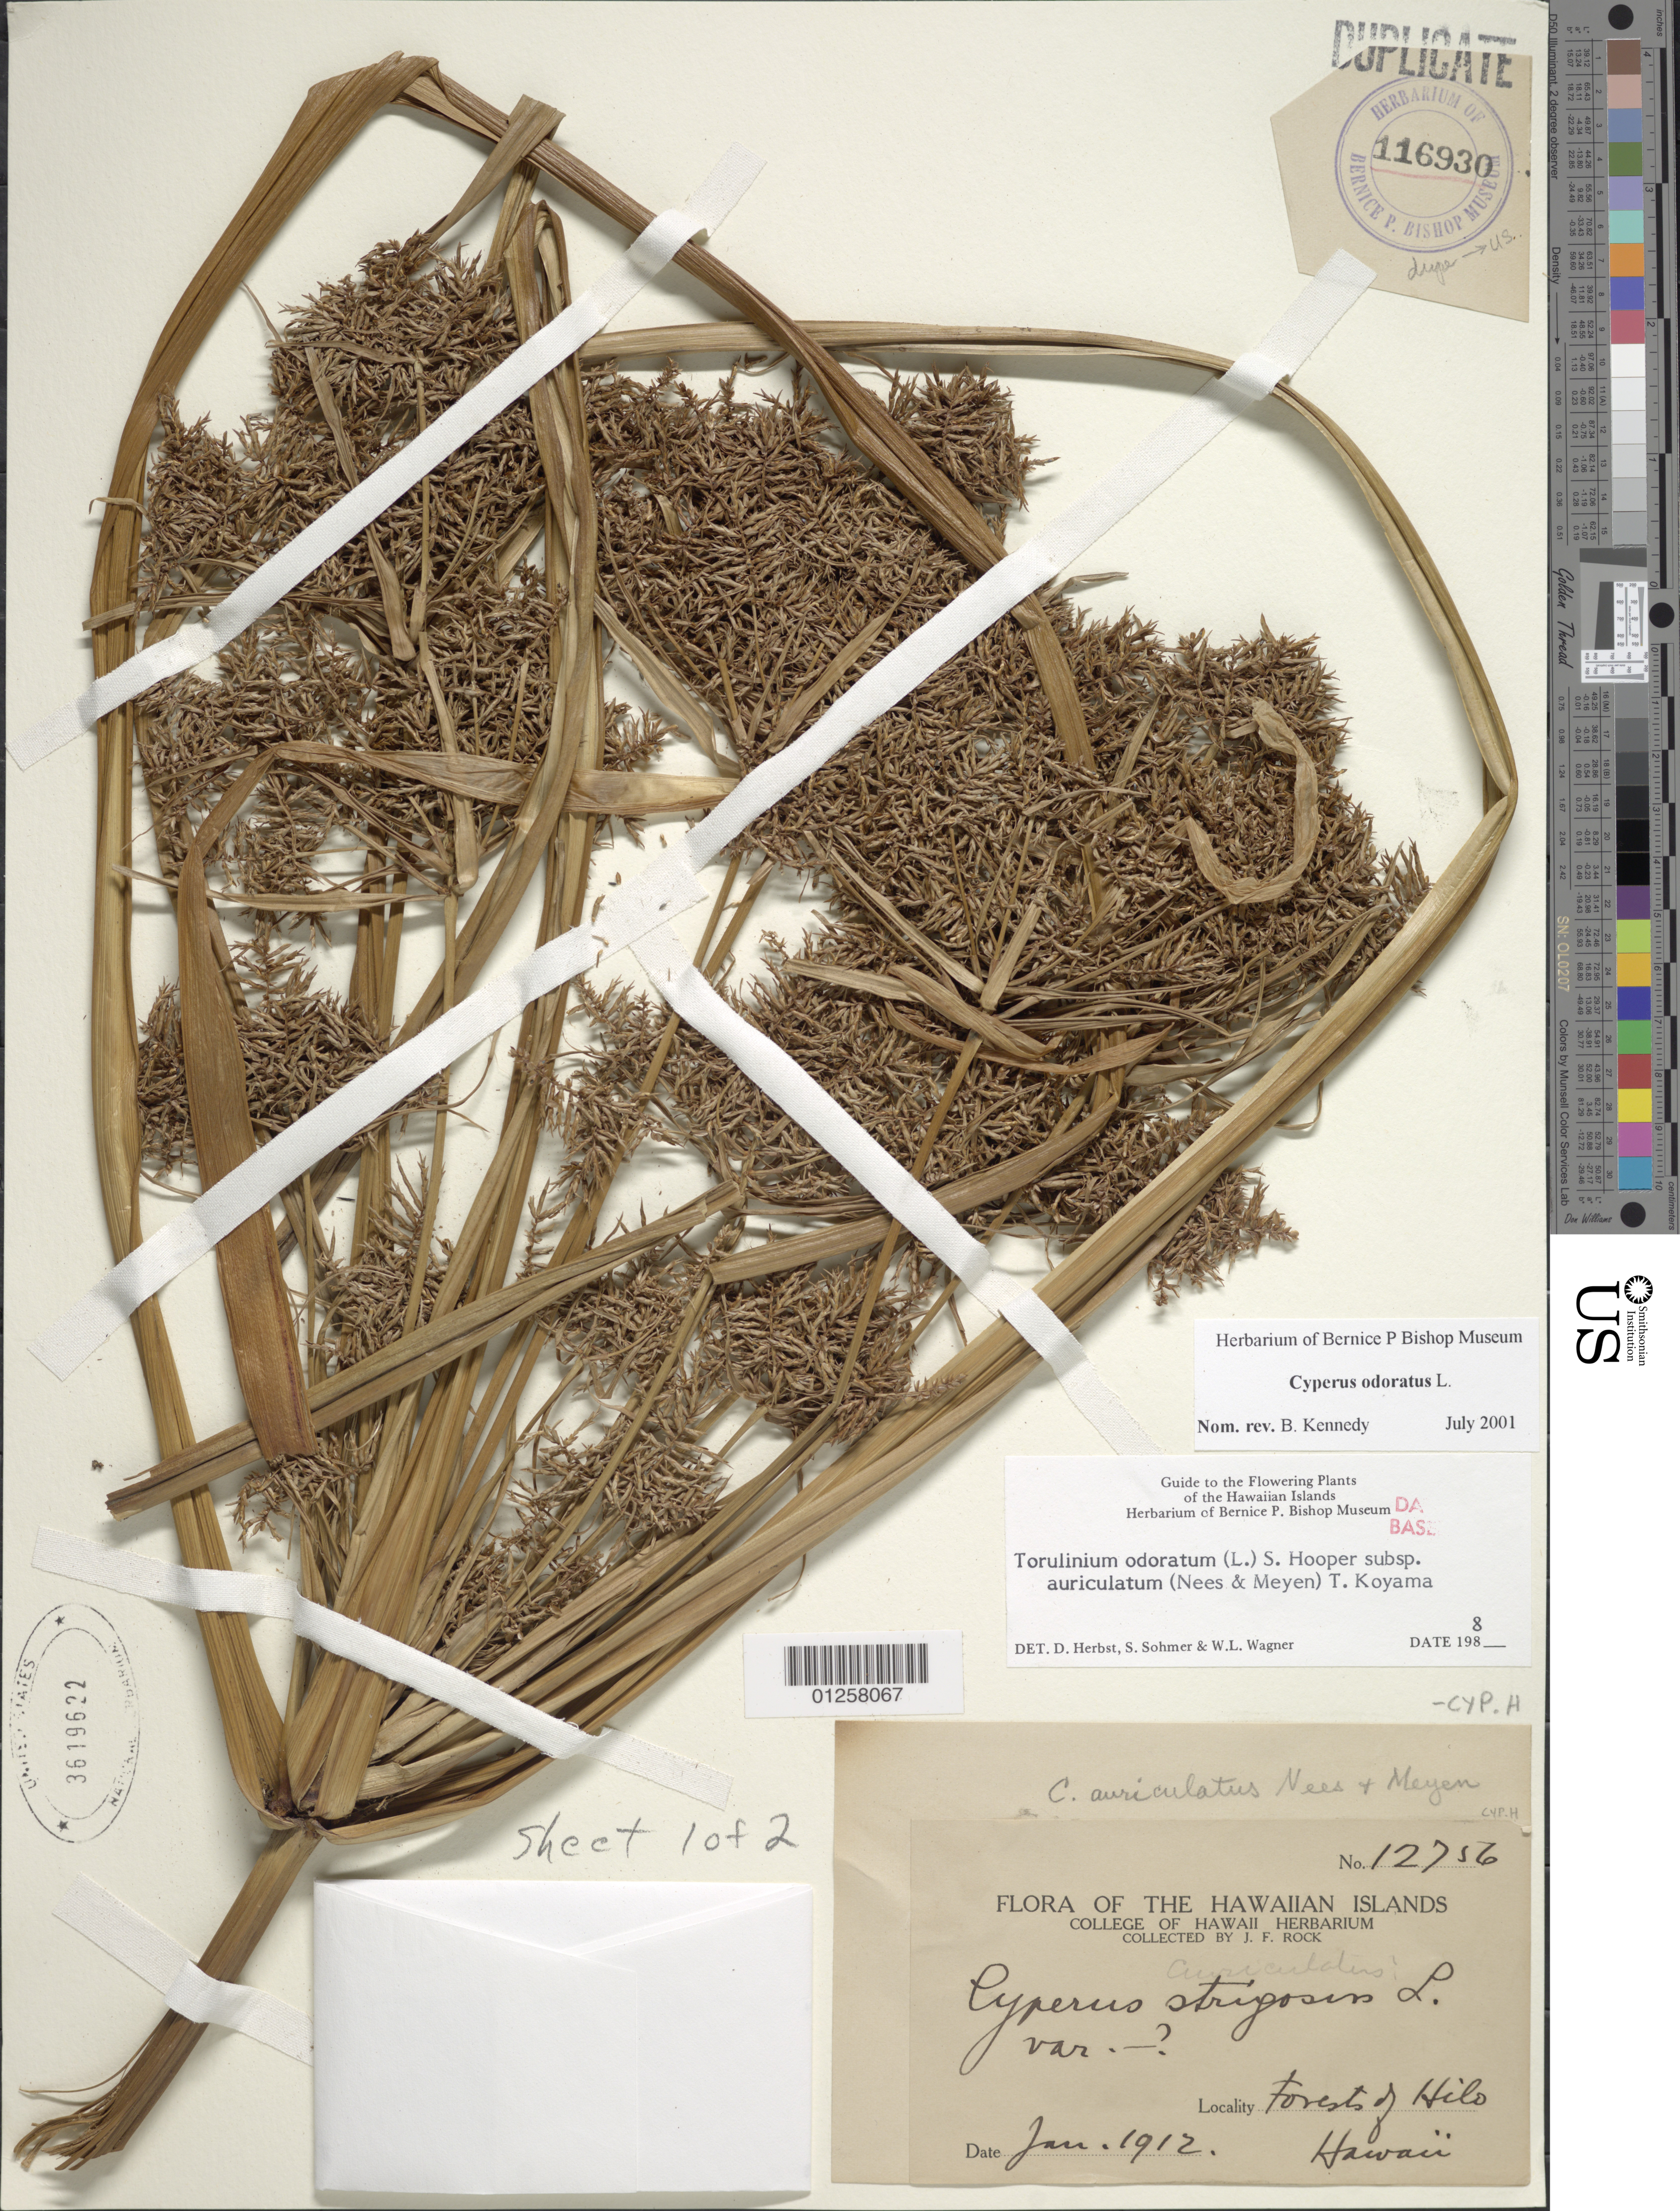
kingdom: Plantae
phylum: Tracheophyta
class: Liliopsida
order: Poales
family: Cyperaceae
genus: Cyperus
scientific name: Cyperus prescottianus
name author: Hook. & Arn.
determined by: Wagner, W. L., (BOT), Smithsonian Institution - National Museum of Natural History (UNITED STATES)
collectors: J. F. Rock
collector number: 12756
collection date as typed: Jan 1912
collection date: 1912-01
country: United States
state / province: Hawaii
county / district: Hawaii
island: Hawaii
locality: Forests of Hilo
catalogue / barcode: US 3619622